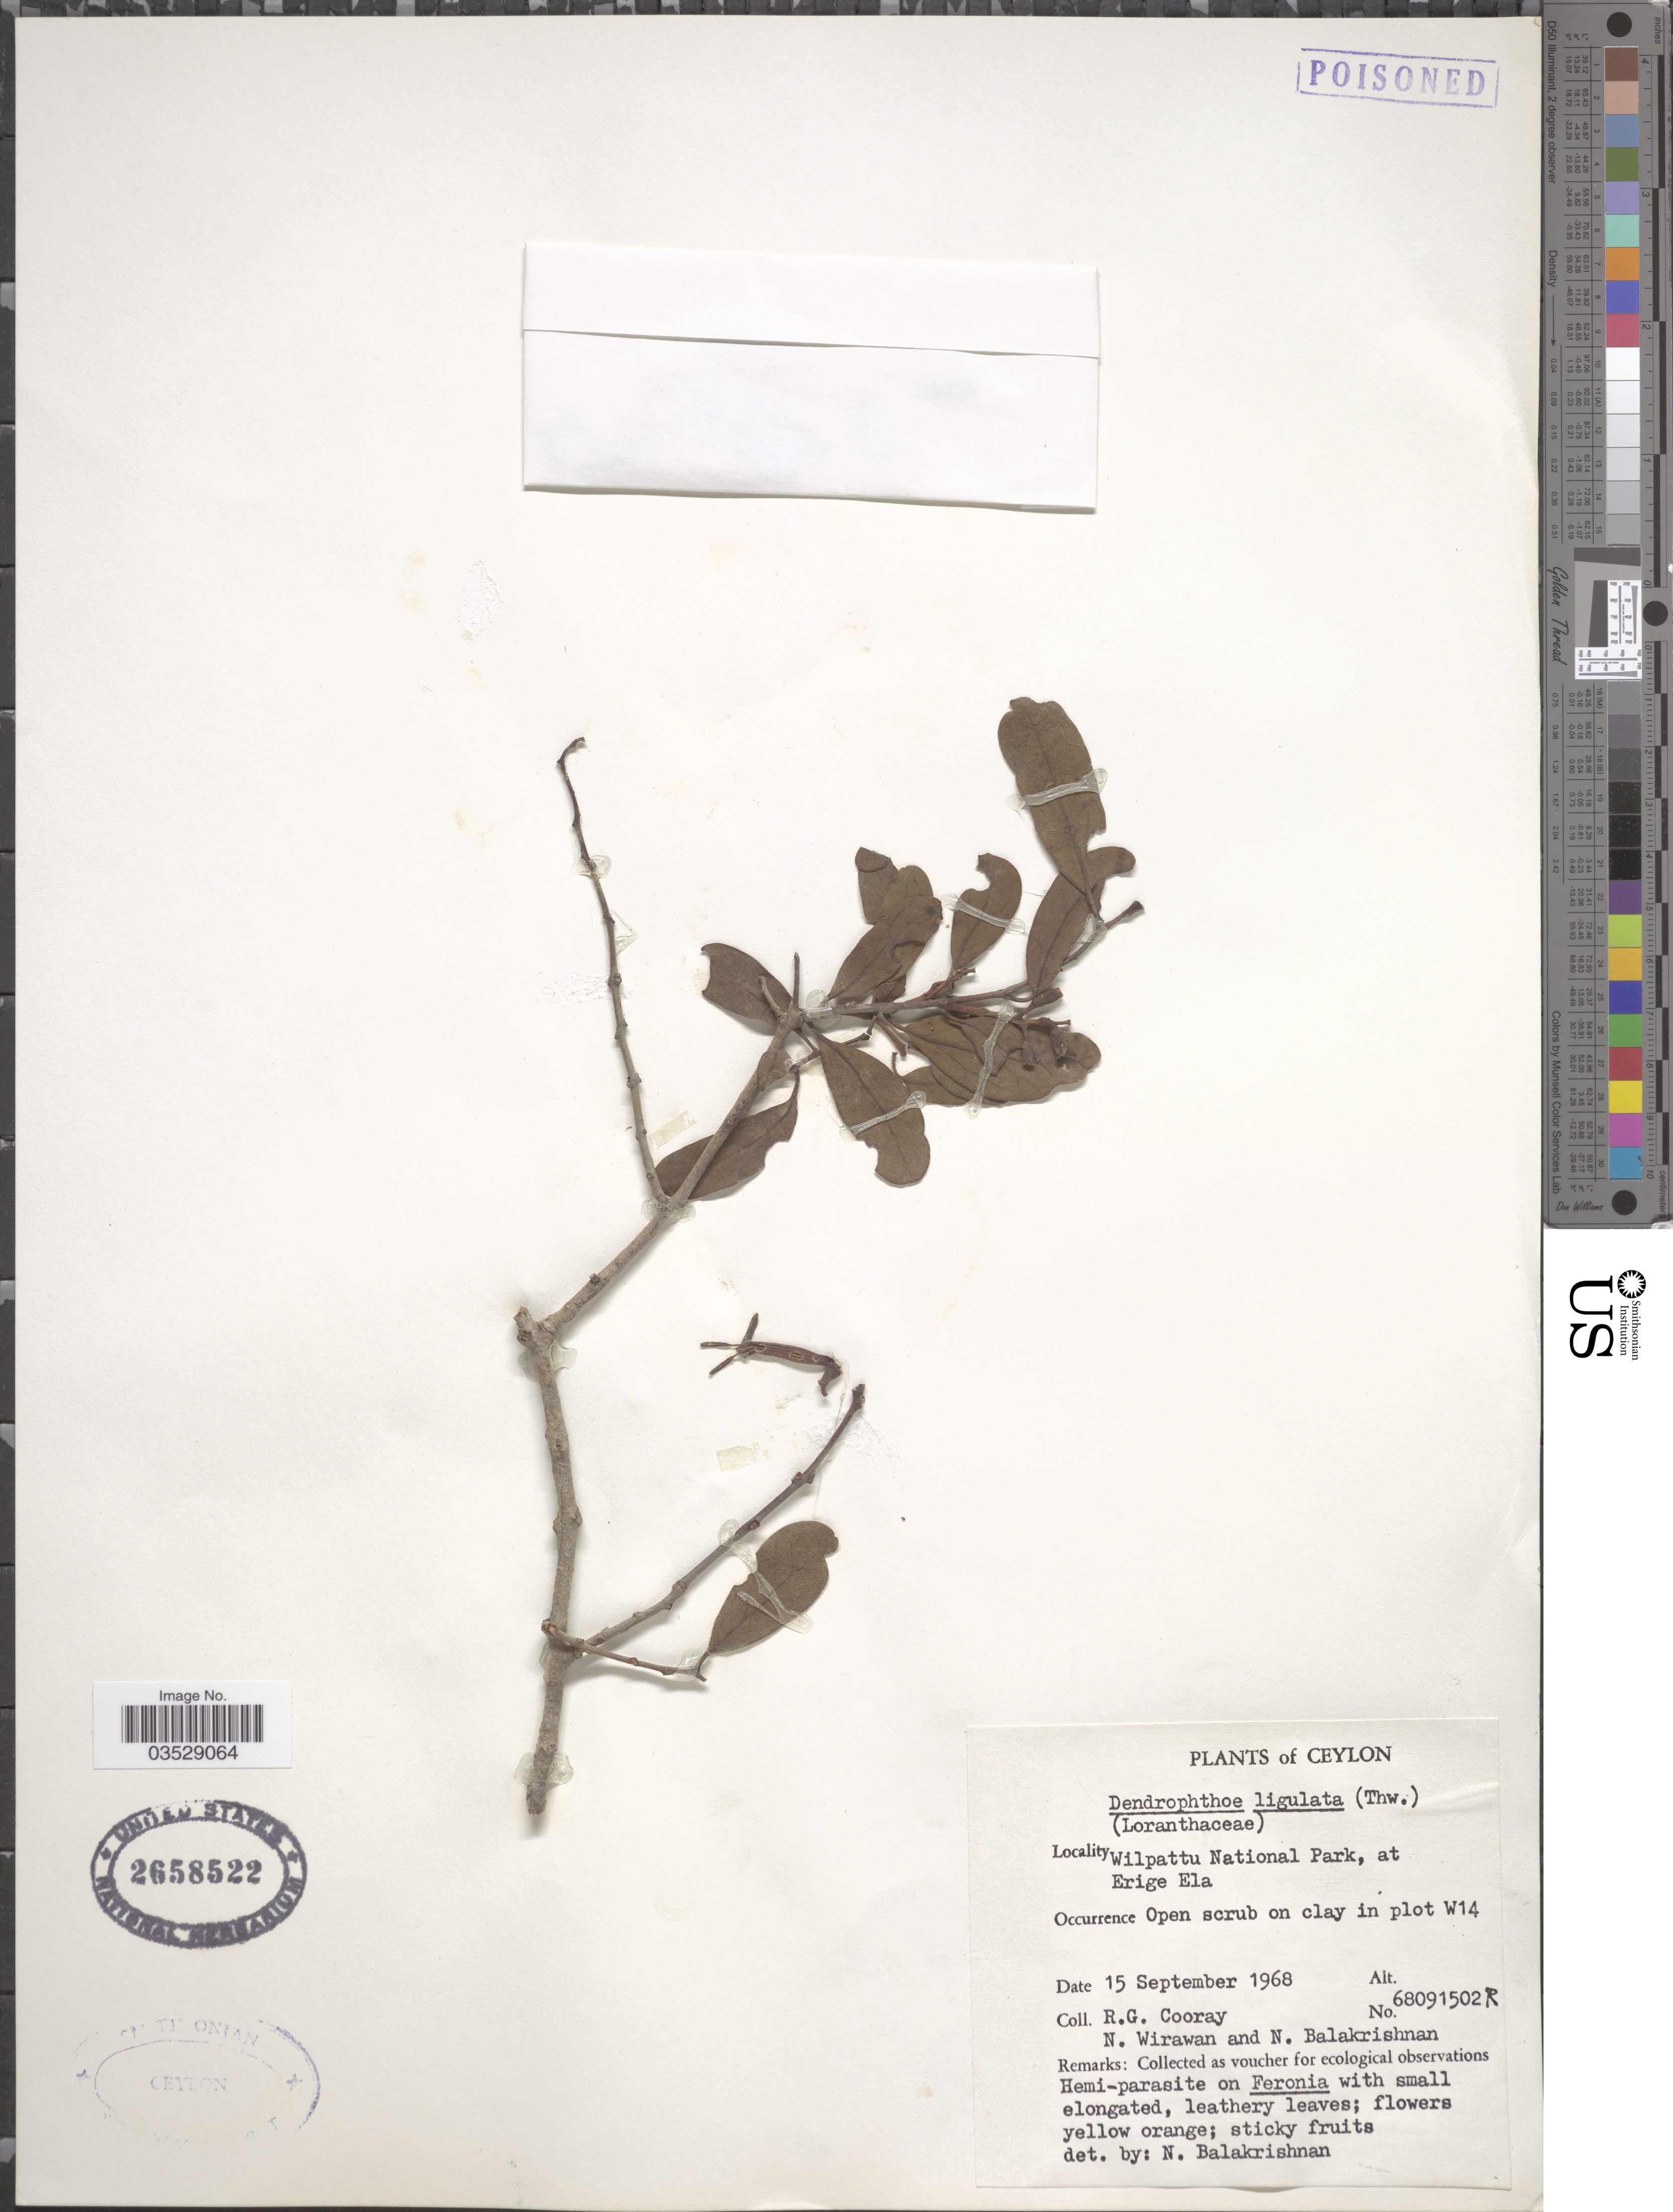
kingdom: Plantae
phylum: Tracheophyta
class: Magnoliopsida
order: Santalales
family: Loranthaceae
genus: Dendrophthoe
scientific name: Dendrophthoe ligulata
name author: (Thwaites) Tiegh.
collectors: R. Cooray, N. Wirawan & N. Balakrishnan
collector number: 68091502R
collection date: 1968-09-15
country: Sri Lanka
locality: Ceylon. Wilpattu National Park, at Erige Ela. Plot W14.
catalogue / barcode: US 2658522